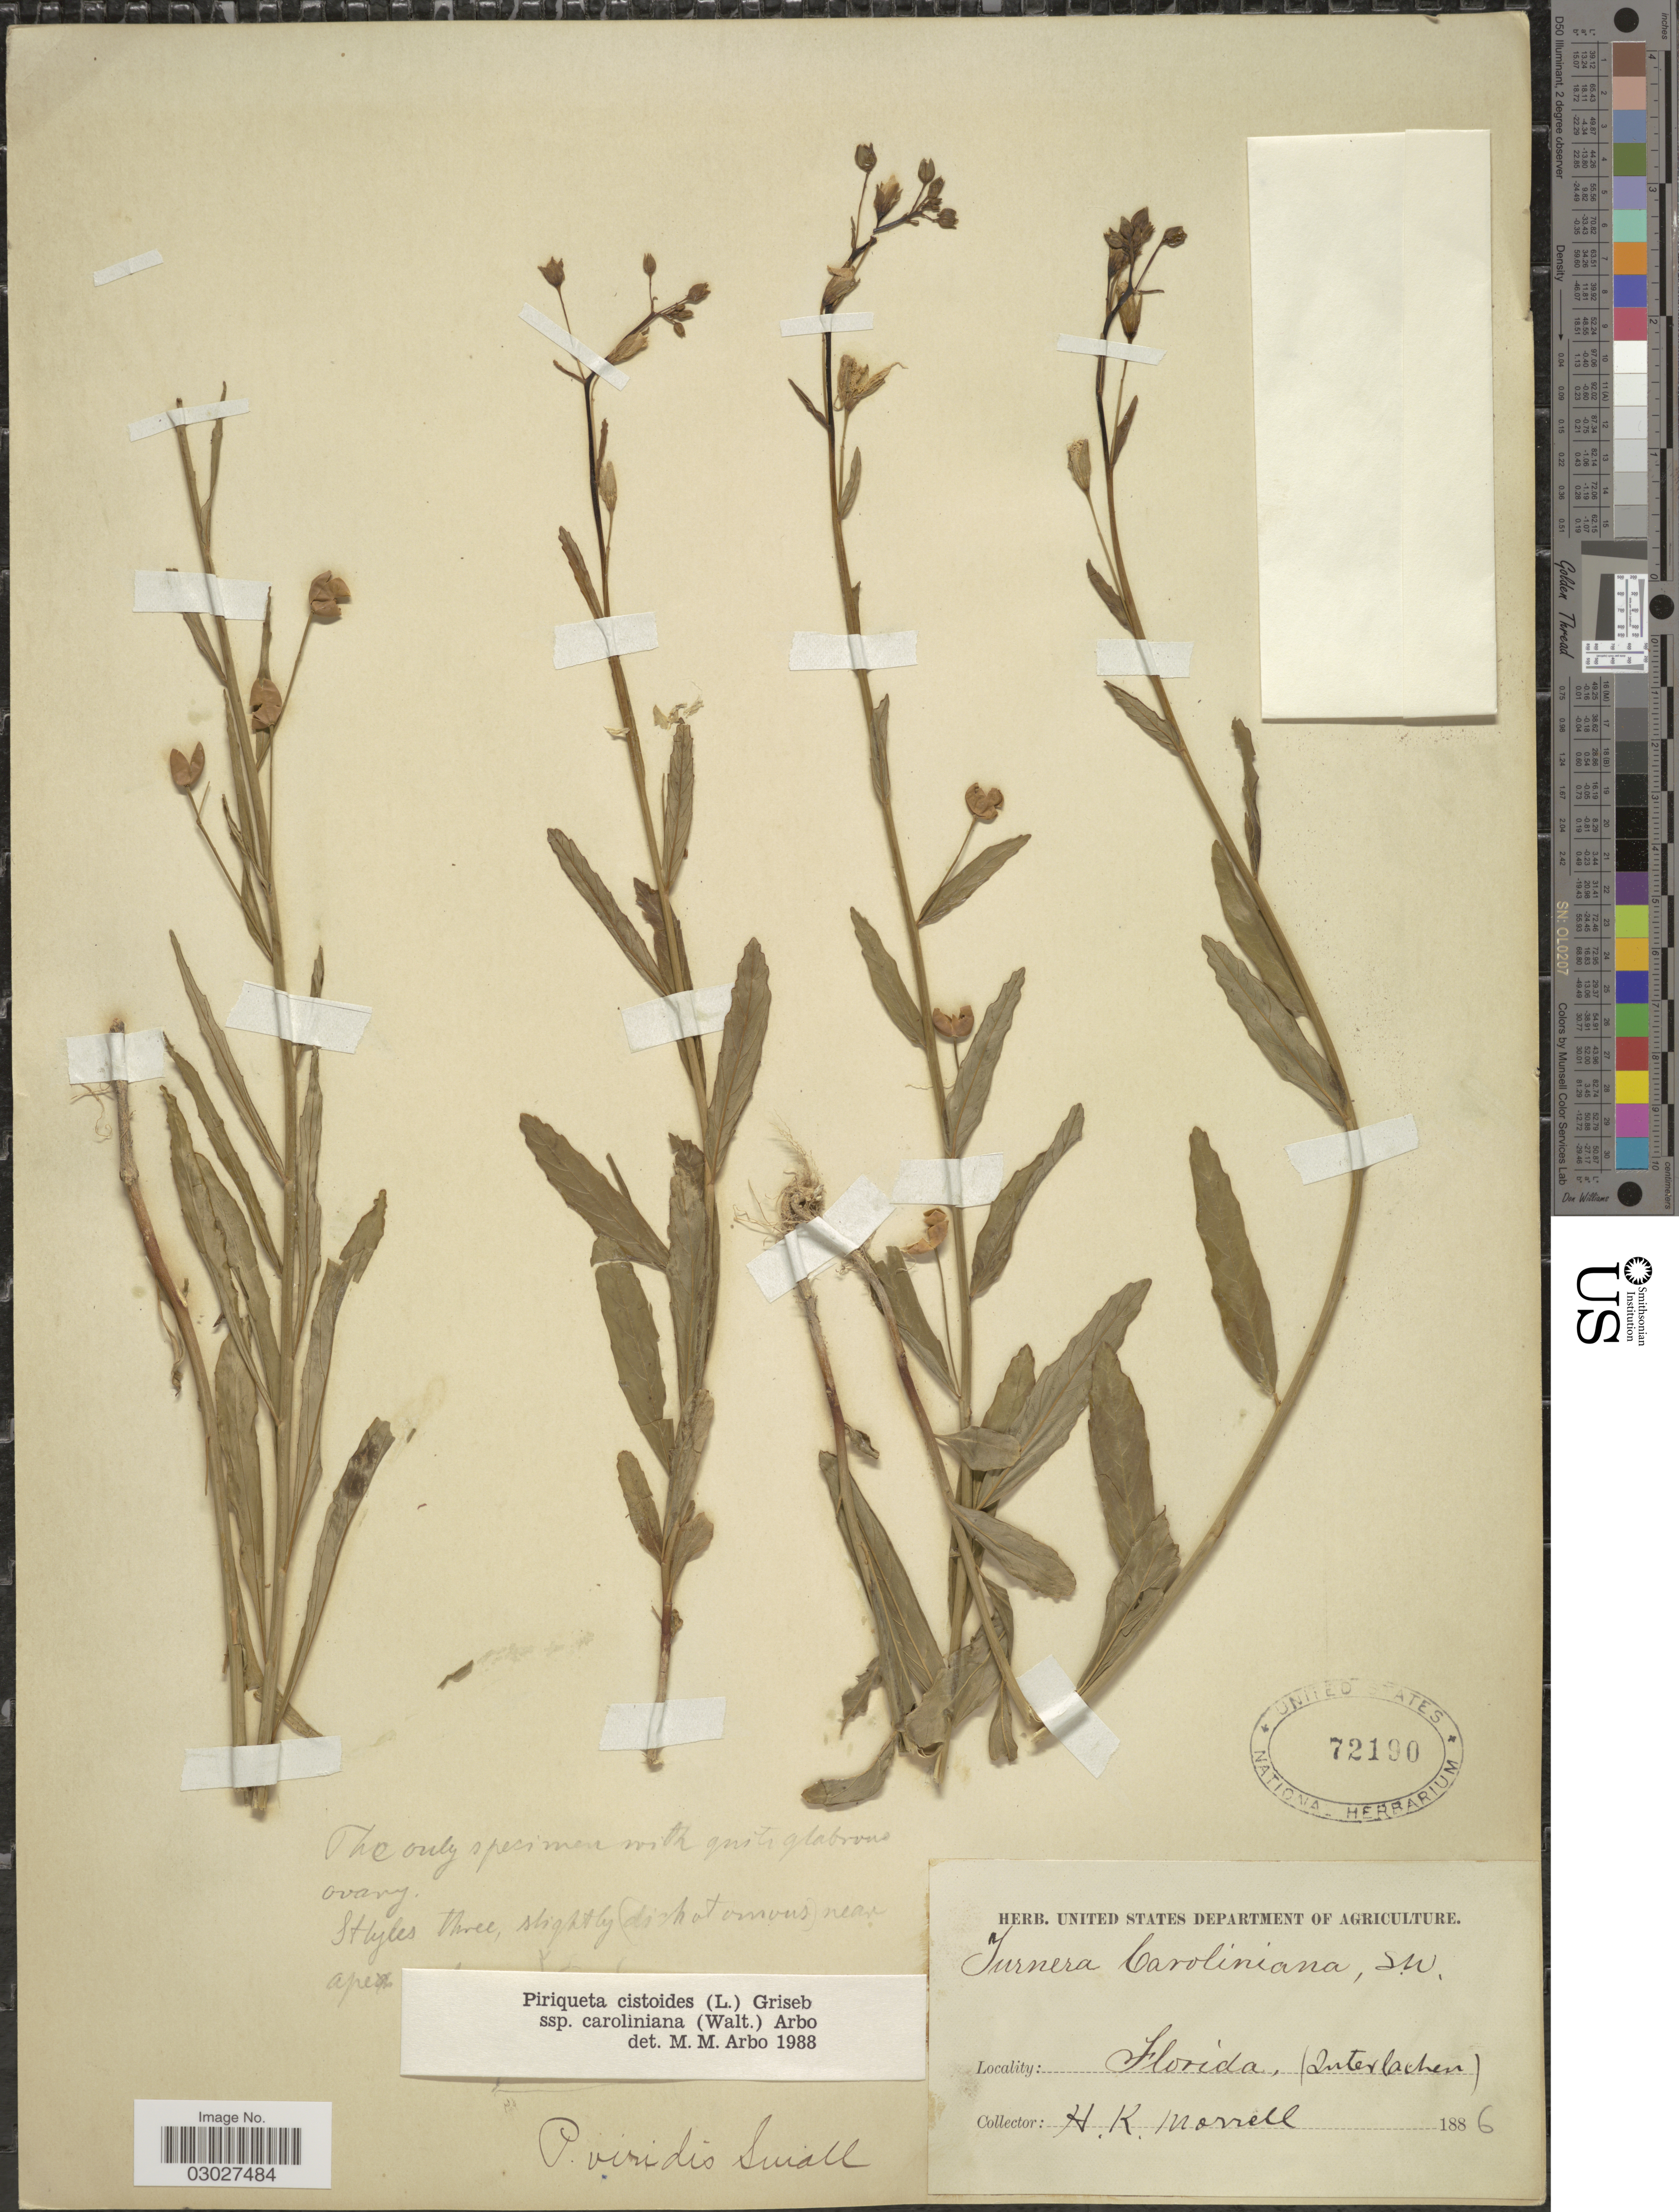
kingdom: Plantae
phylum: Tracheophyta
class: Magnoliopsida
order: Malpighiales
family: Turneraceae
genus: Piriqueta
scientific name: Piriqueta cistoides subsp. caroliniana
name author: (Walter) Arbo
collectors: H. Morrell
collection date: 1886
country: United States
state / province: Florida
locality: (Interlachen).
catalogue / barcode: US 72190